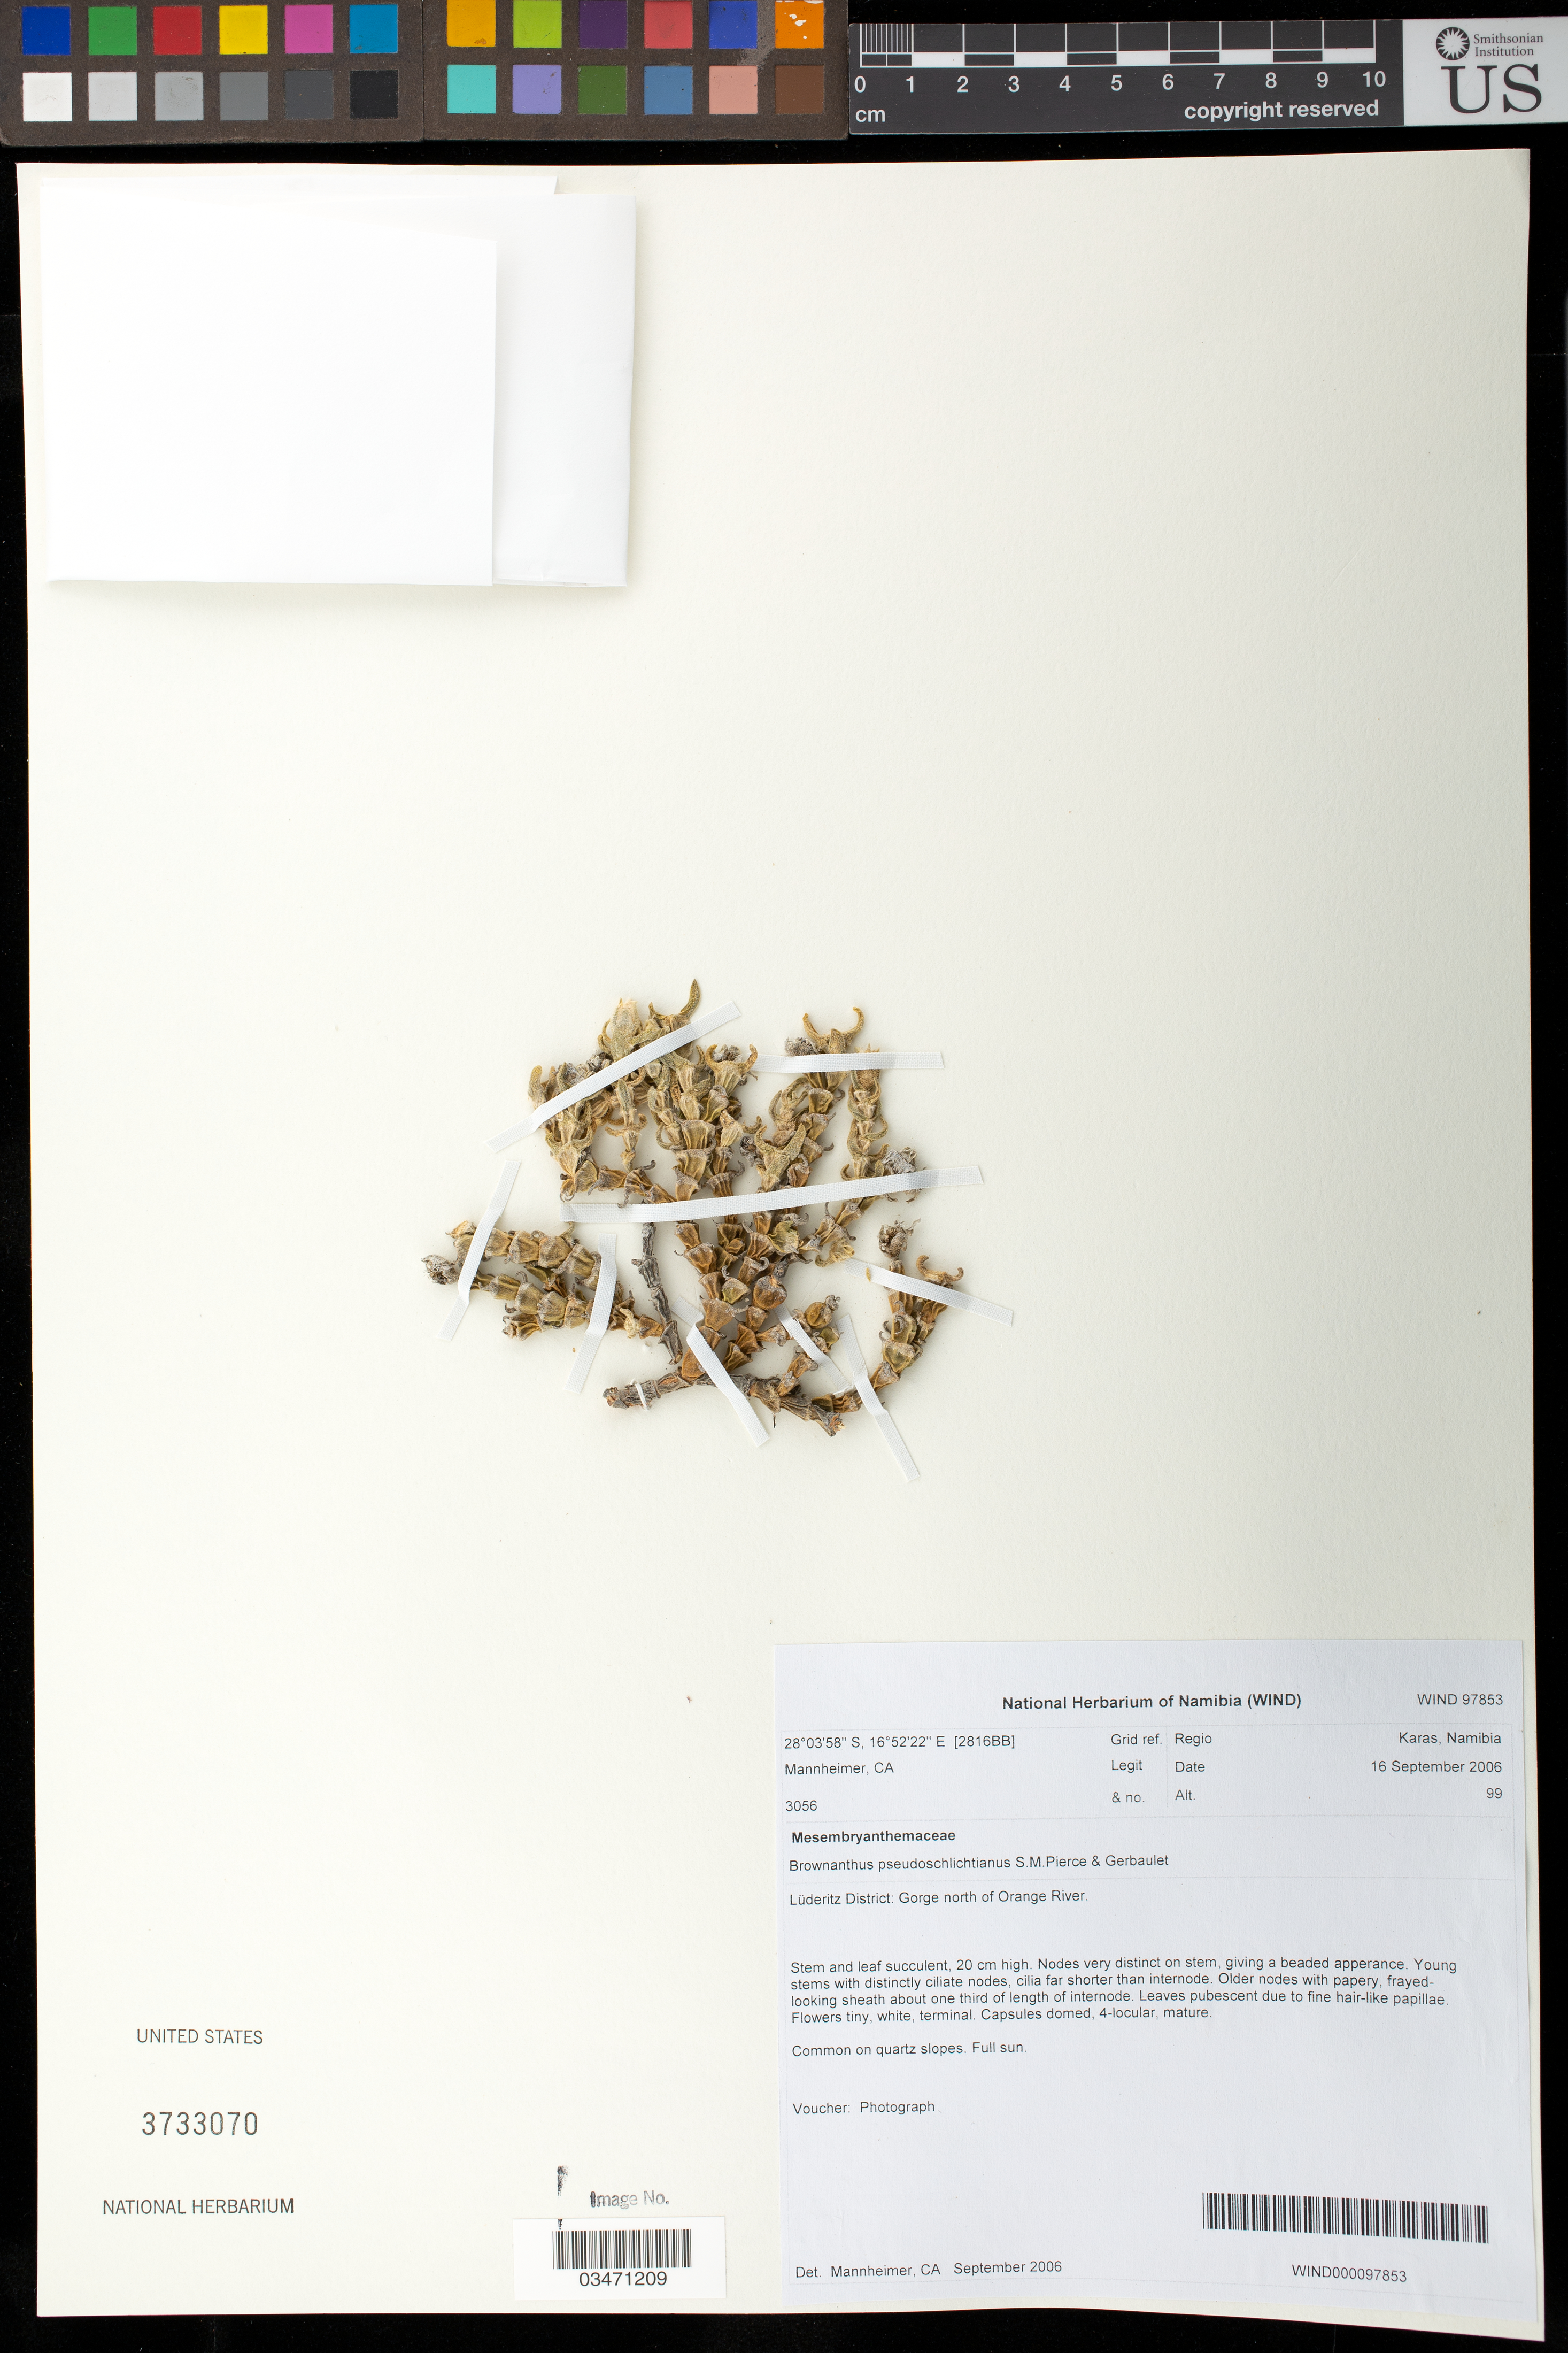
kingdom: Plantae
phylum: Tracheophyta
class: Magnoliopsida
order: Caryophyllales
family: Aizoaceae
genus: Brownanthus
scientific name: Brownanthus schlichtianus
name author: Ihlenf. & Bittrich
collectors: C. A. Mannheimer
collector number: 3056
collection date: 2006-09-16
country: Namibia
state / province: Karas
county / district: Luderitz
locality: Gorge north of Orange River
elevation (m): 99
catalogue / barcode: US 3733070